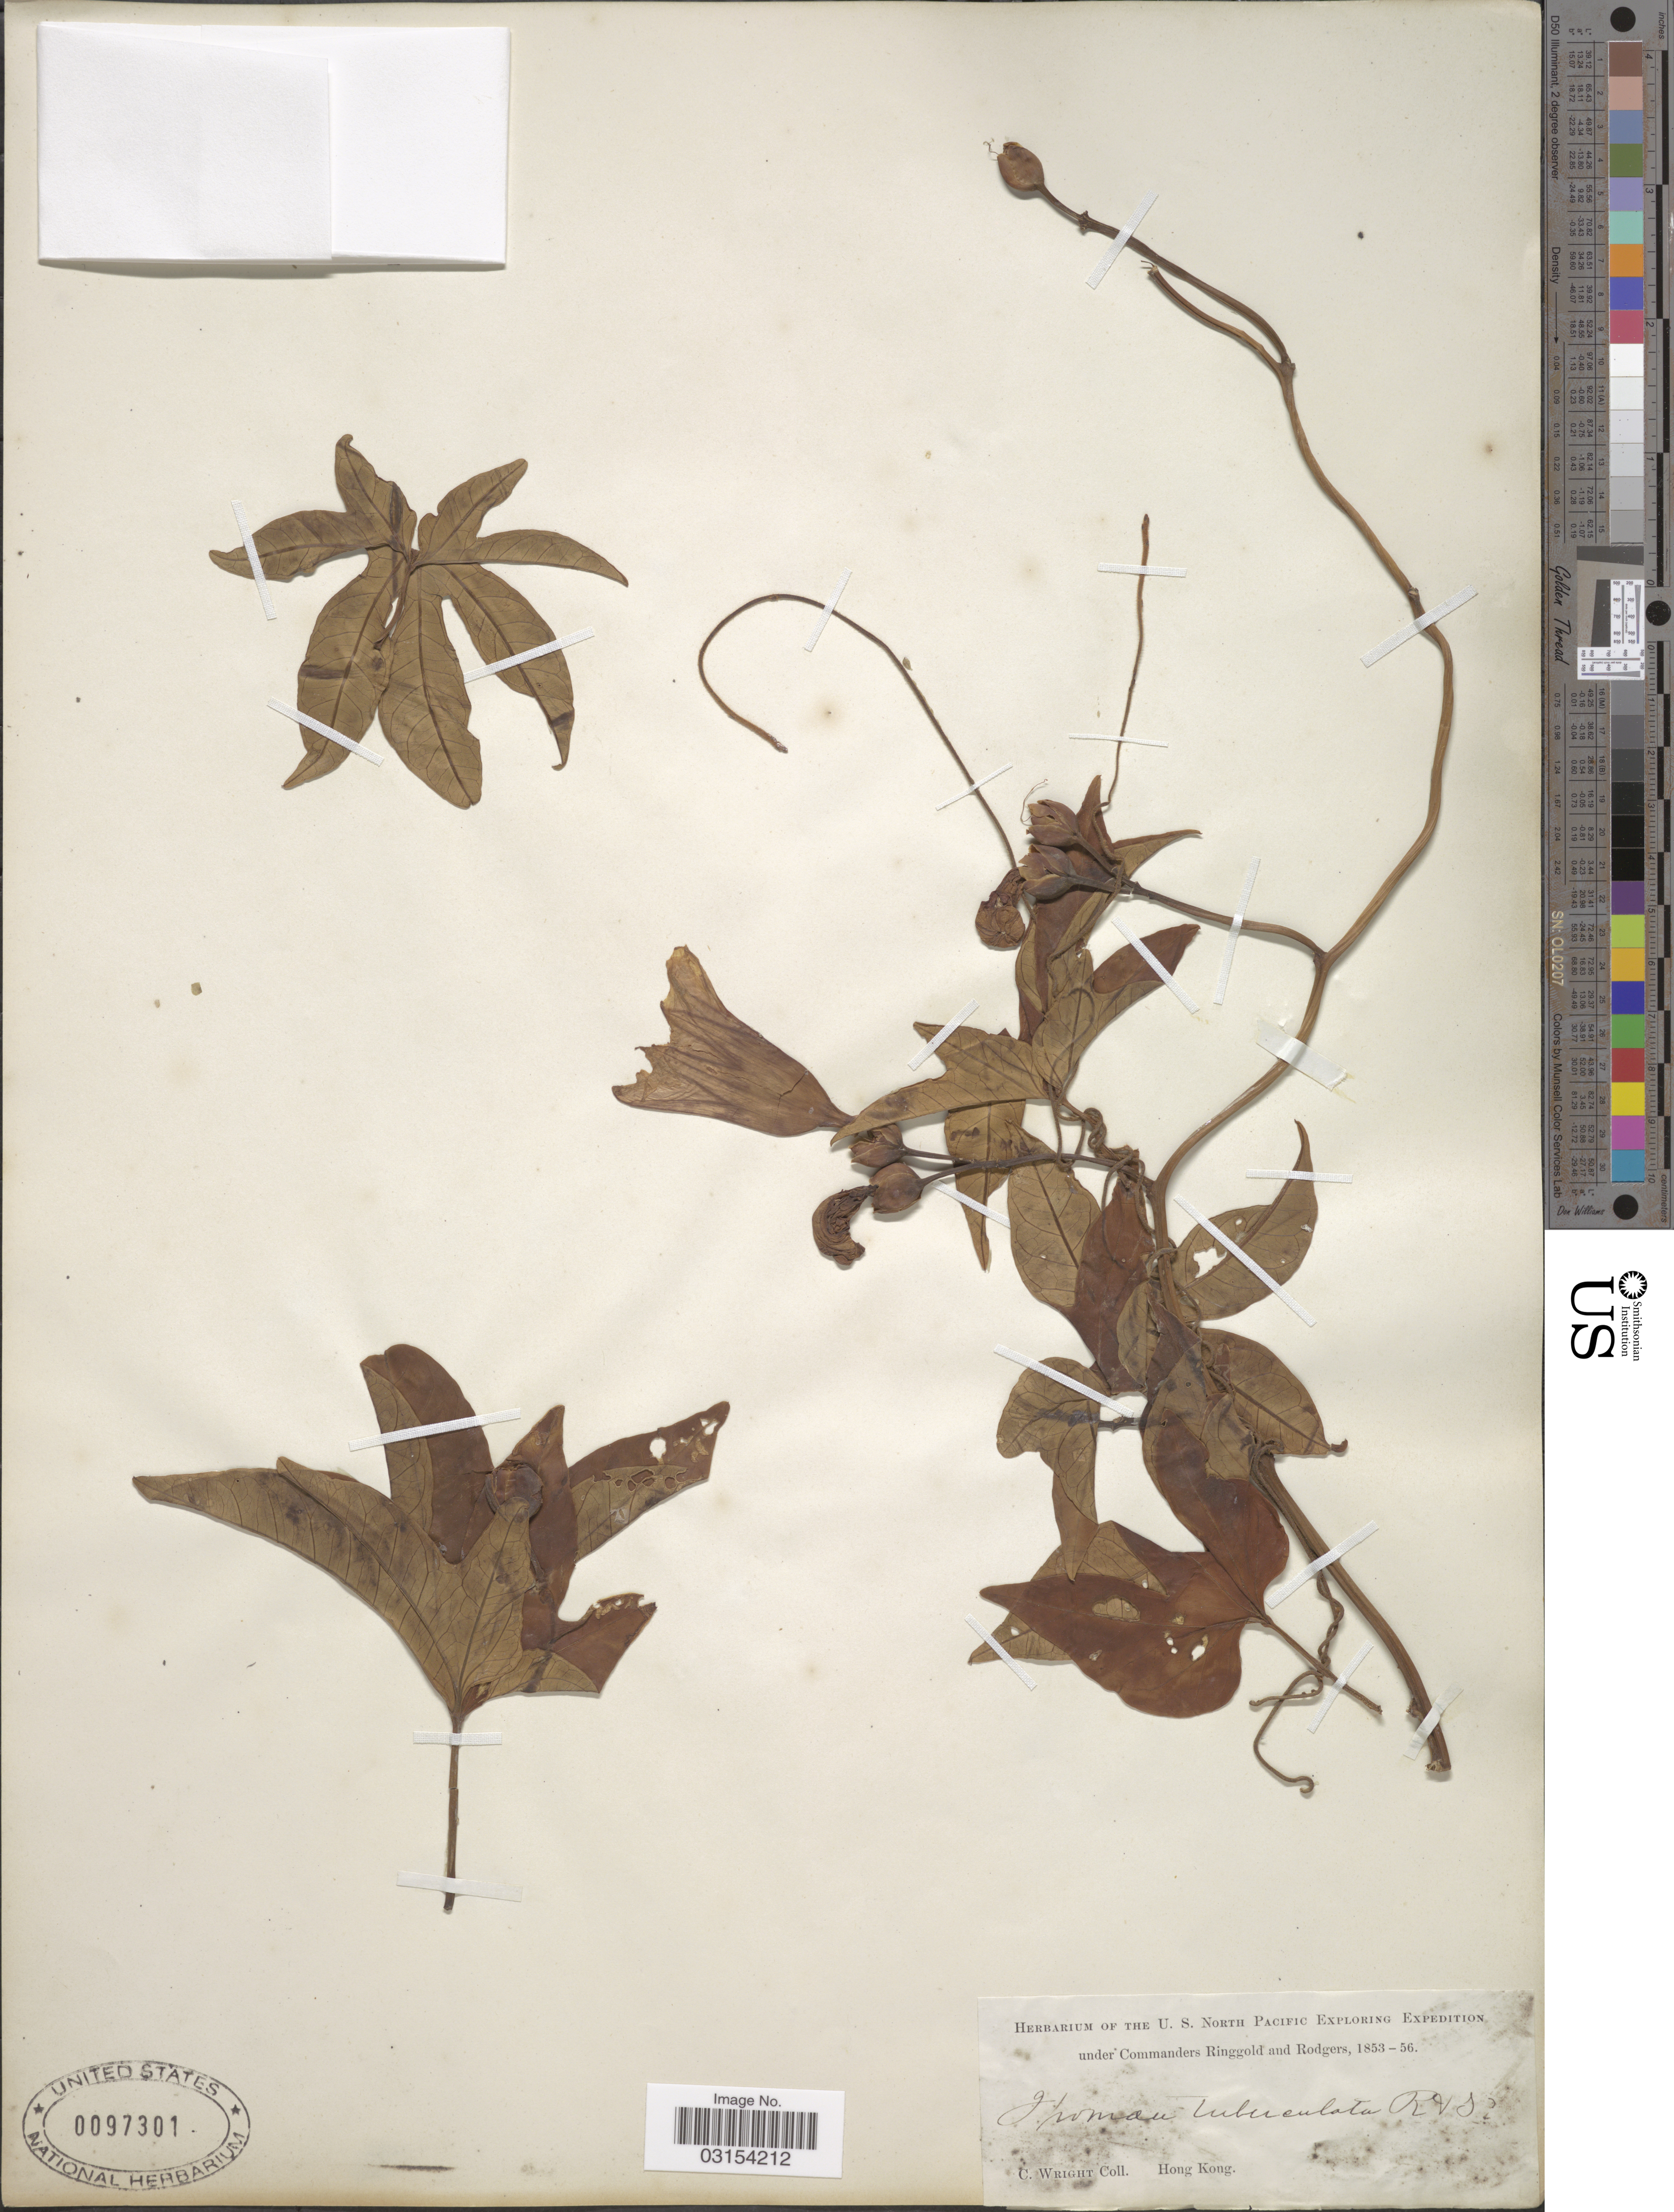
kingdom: Plantae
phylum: Tracheophyta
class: Magnoliopsida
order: Solanales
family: Convolvulaceae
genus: Ipomoea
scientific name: Ipomoea tiliacea var. merremioides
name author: Fosberg & Sachet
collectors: C. Wright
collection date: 1853/1856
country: China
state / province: Hong Kong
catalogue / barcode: US 97301